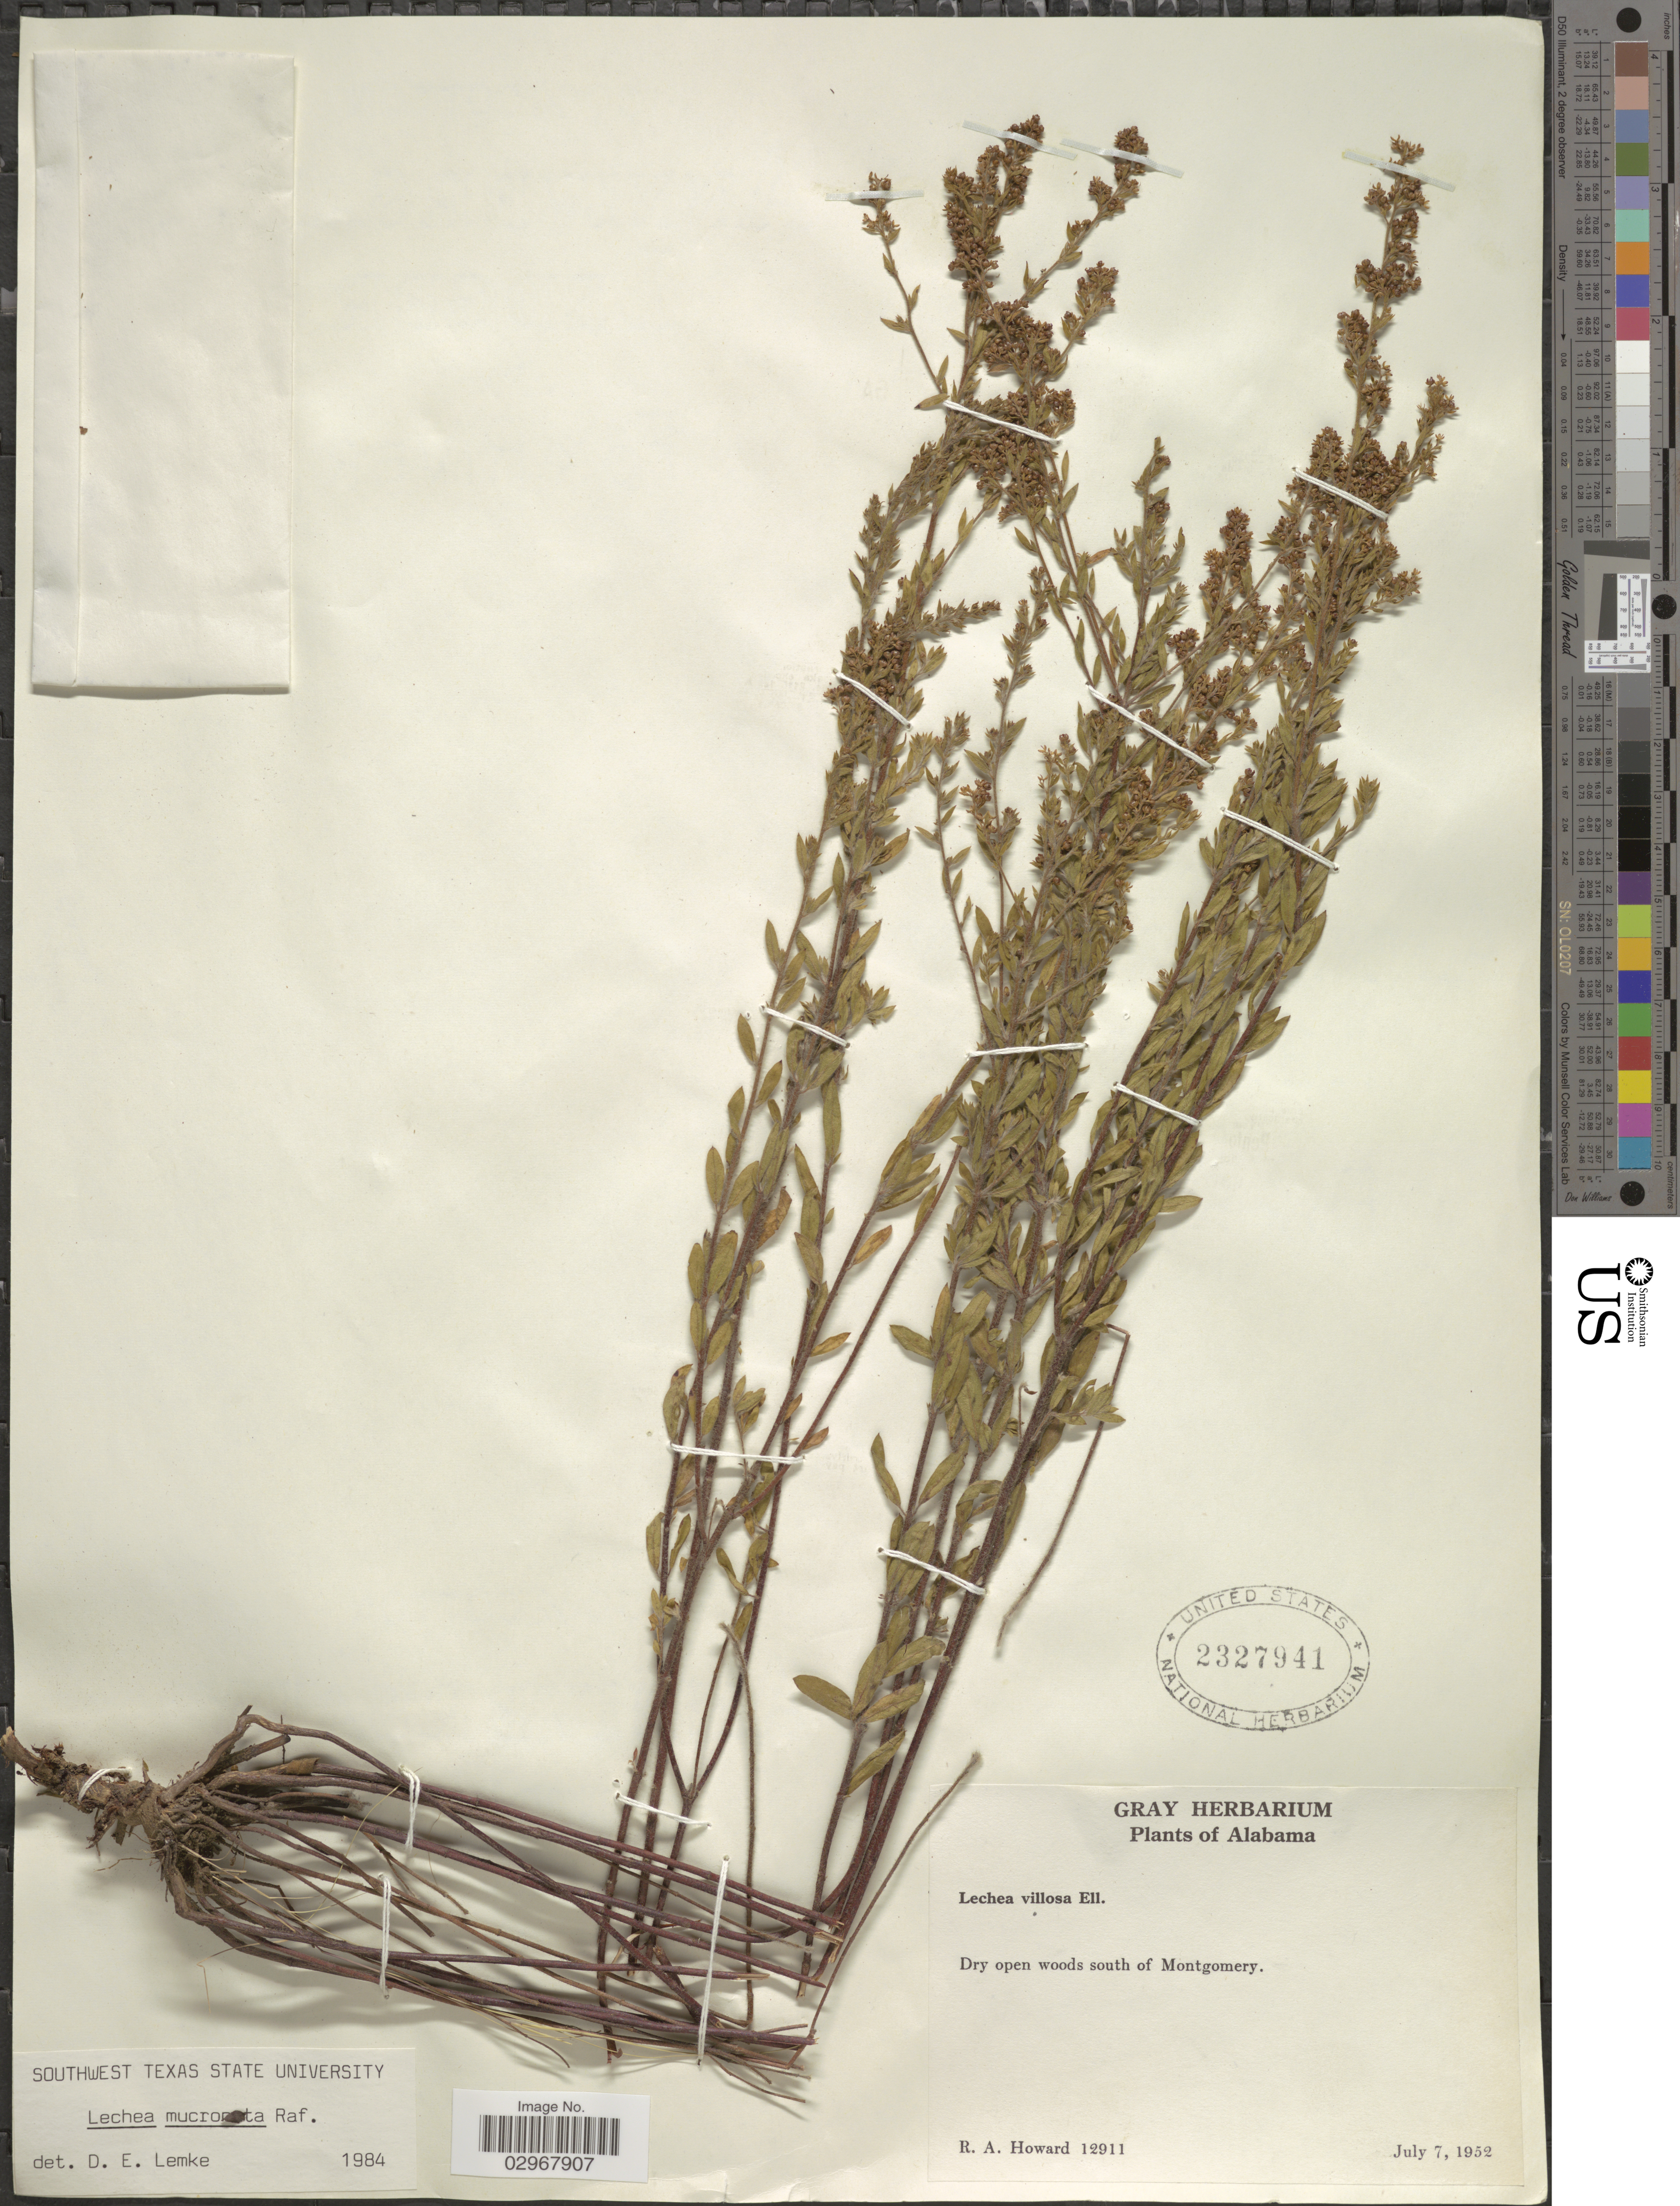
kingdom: Plantae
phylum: Tracheophyta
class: Magnoliopsida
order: Malvales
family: Cistaceae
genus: Lechea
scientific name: Lechea mucronata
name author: Raf.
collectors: R. A. Howard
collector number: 12911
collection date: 1952-07-07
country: United States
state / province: Alabama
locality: Dry open woods south of Montgomery.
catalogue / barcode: US 2327941